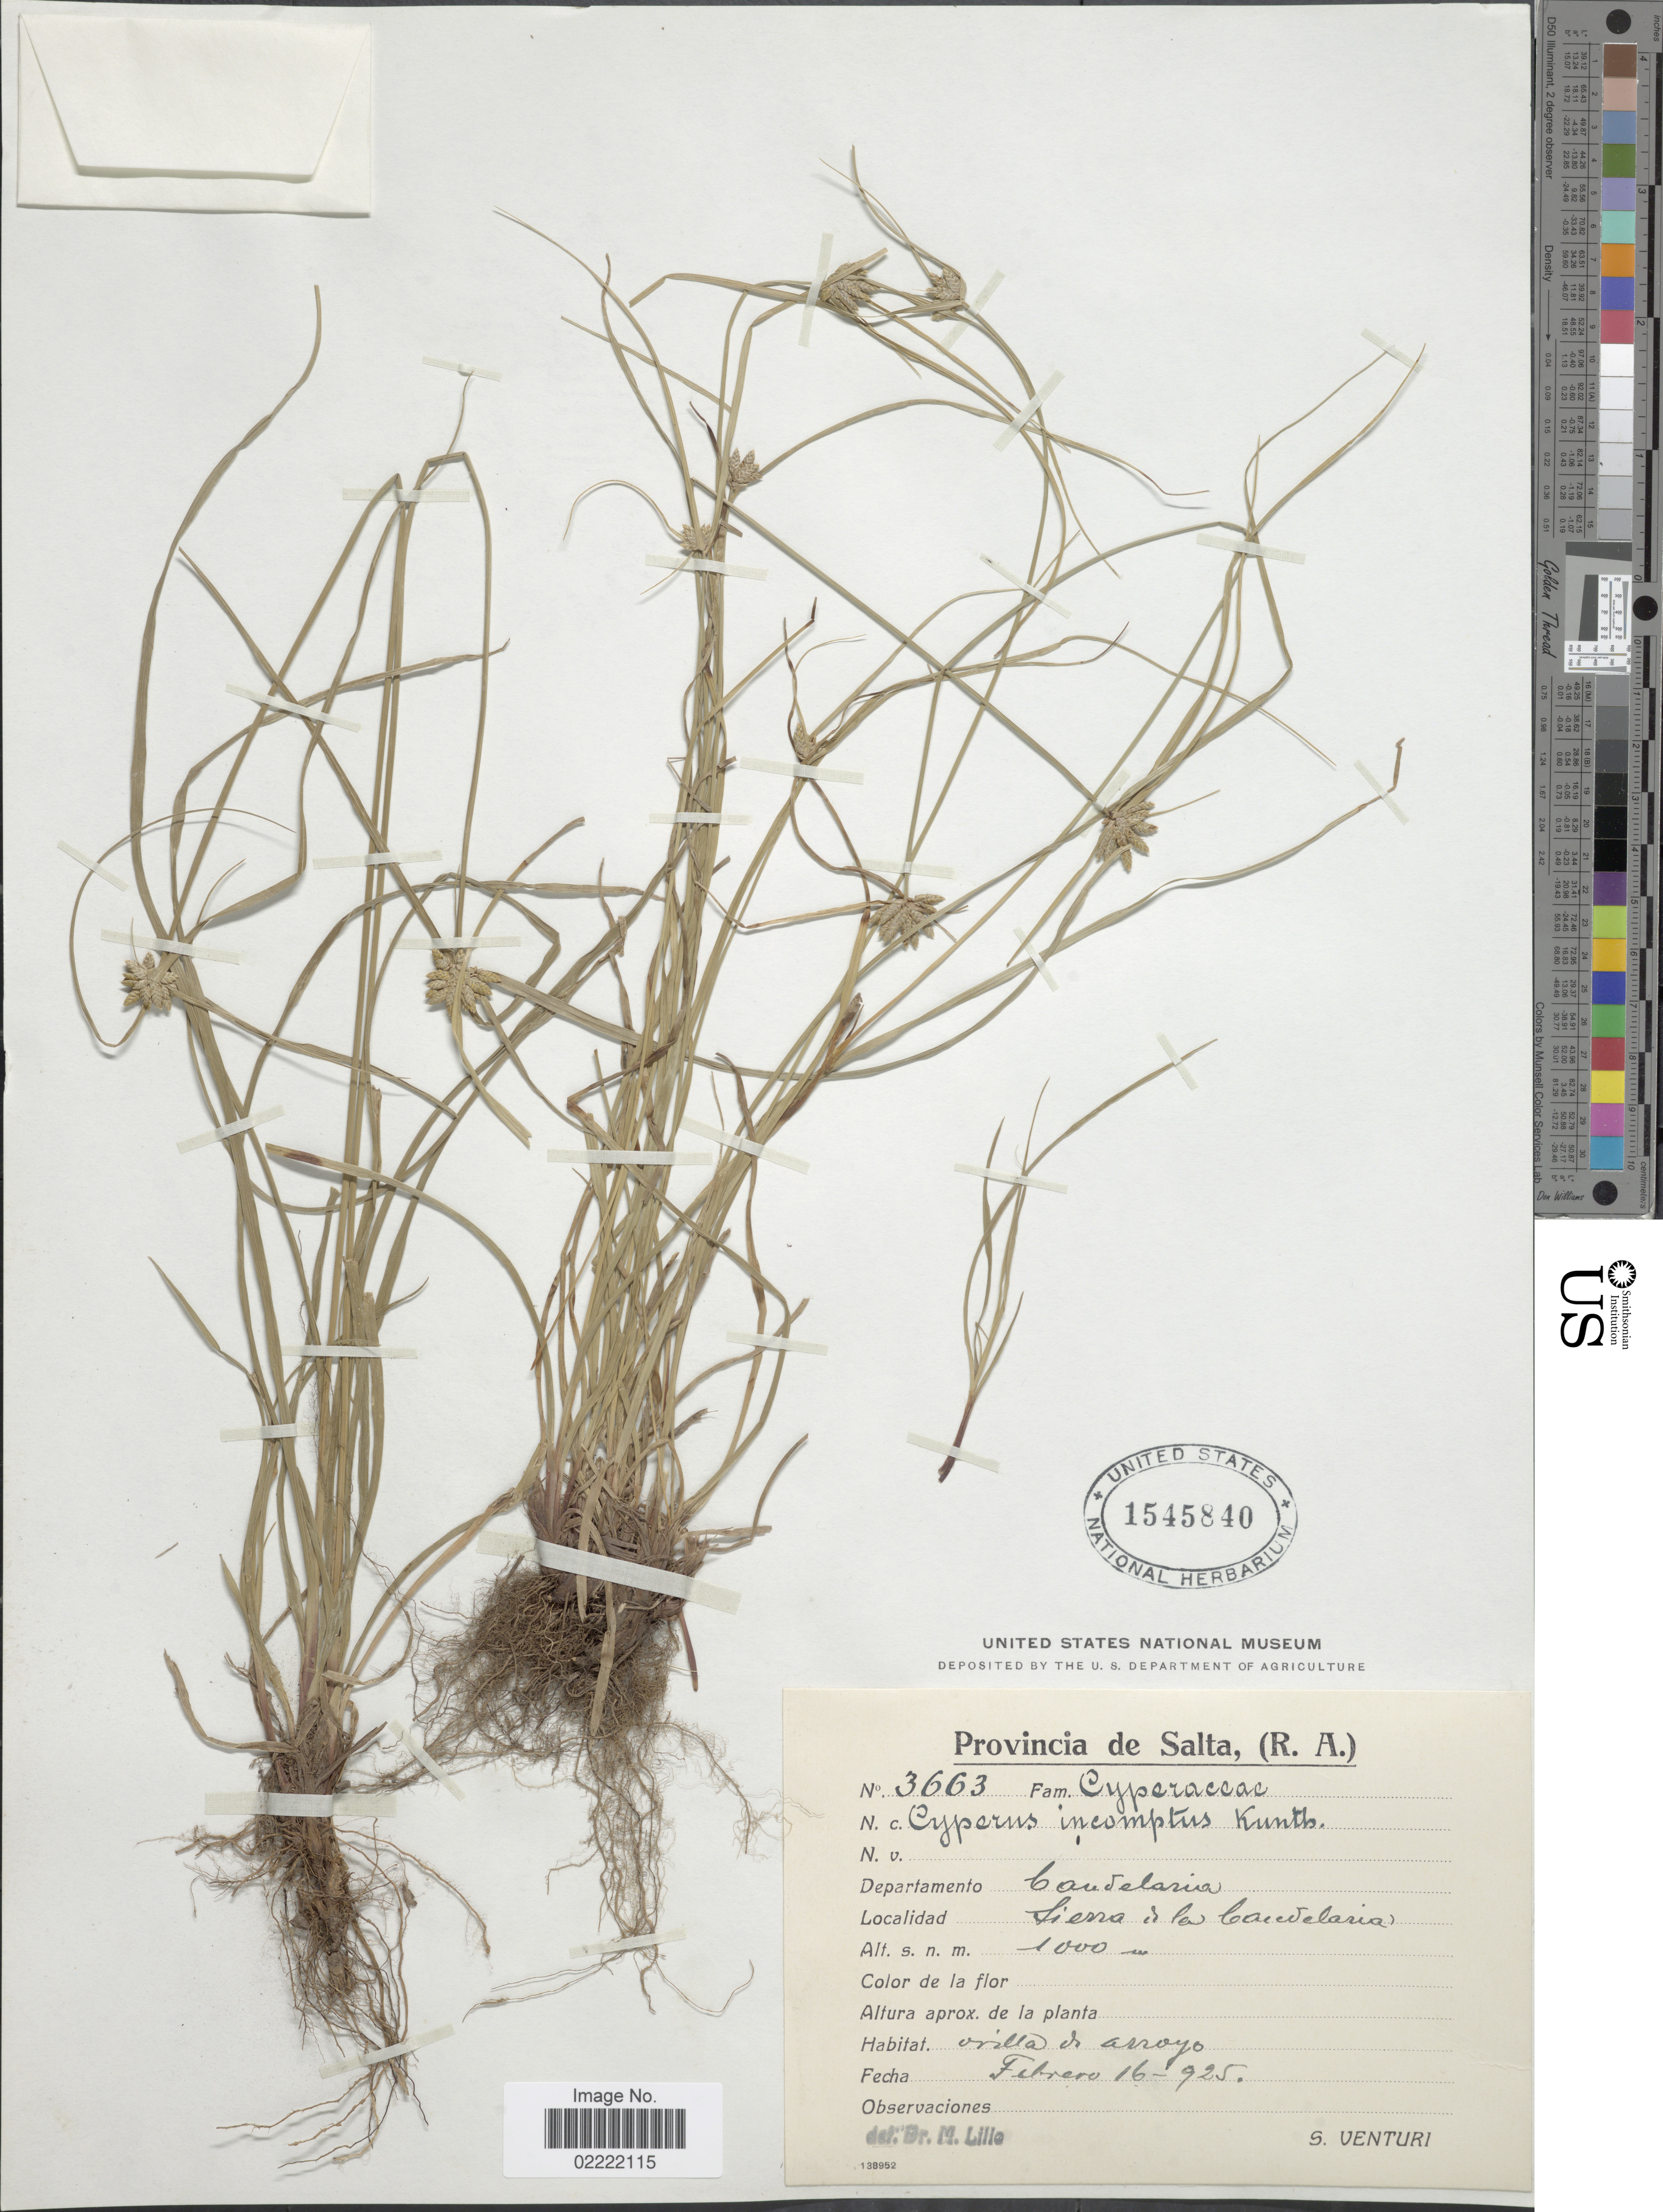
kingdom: Plantae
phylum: Tracheophyta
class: Liliopsida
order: Poales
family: Cyperaceae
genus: Cyperus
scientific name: Cyperus incomtus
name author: Kunth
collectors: S. Venturi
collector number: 3663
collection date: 1925-02-16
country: Argentina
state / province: Salta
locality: (R.A.) Departamento Candelaria, Sierra de la Candelaria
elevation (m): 1000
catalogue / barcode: US 1545840